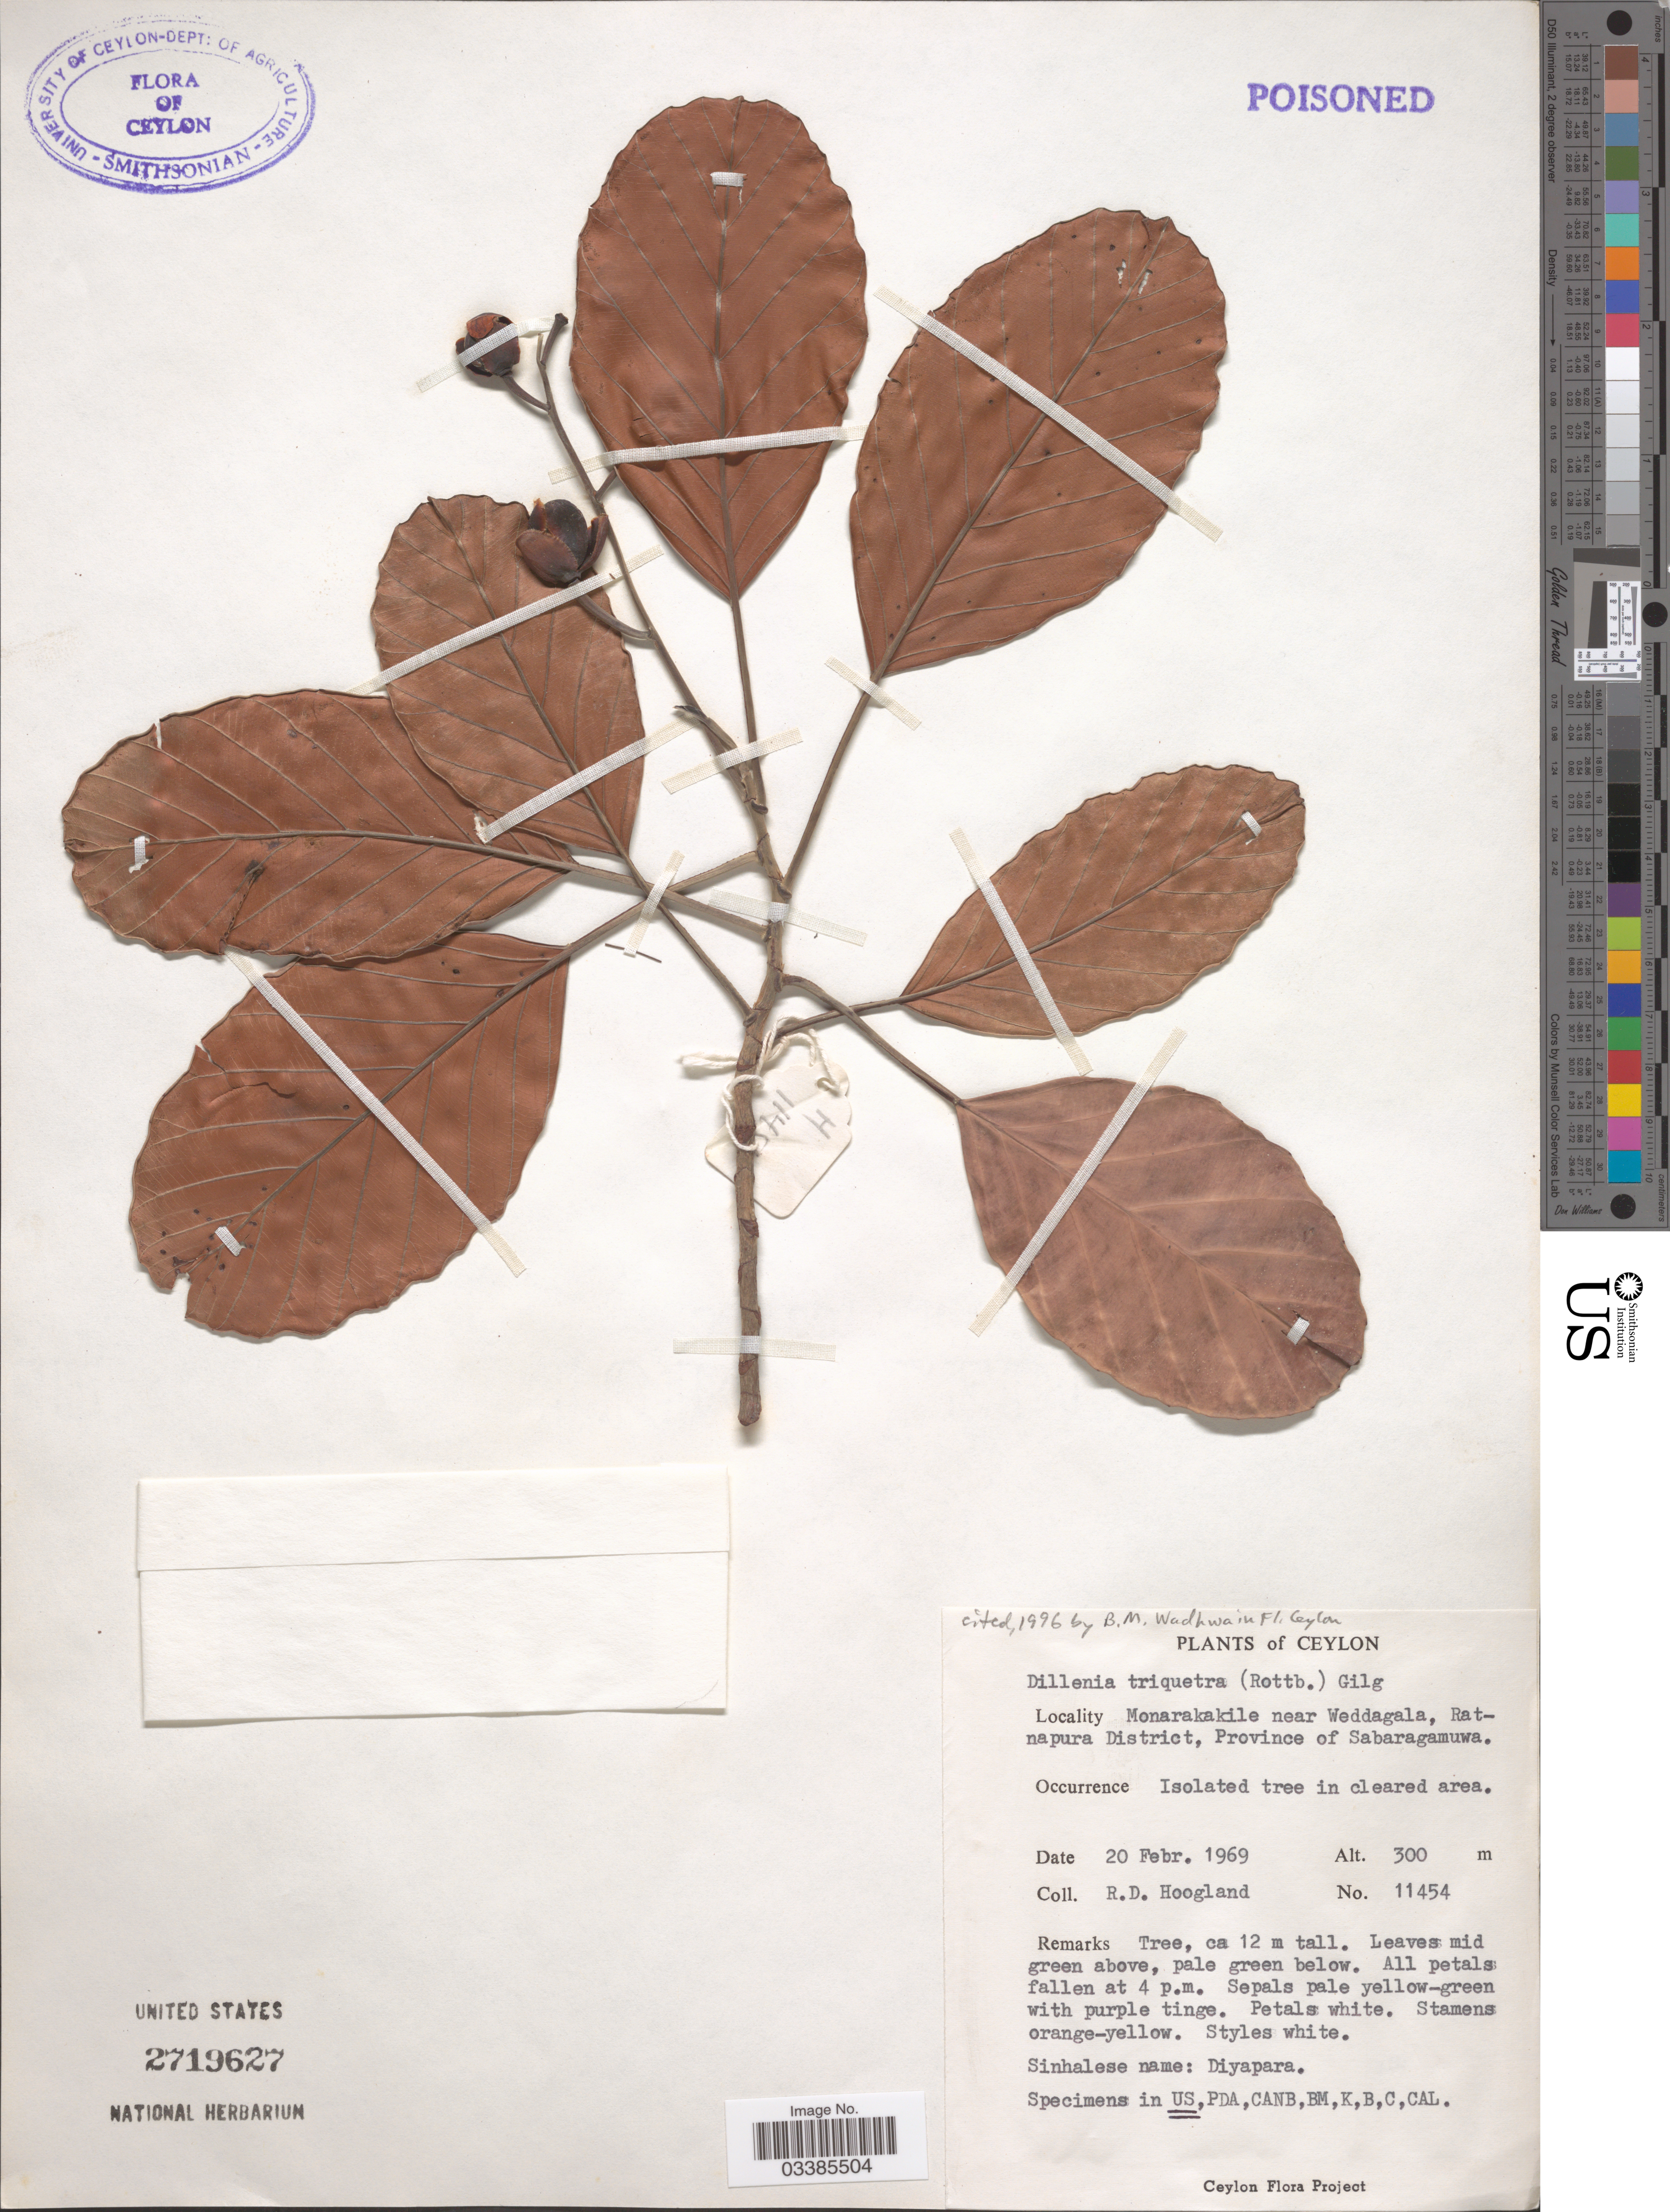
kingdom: Plantae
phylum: Tracheophyta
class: Magnoliopsida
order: Dilleniales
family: Dilleniaceae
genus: Dillenia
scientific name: Dillenia triquetra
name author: (Rottb.) Gilg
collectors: R. D. Hoogland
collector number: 11454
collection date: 1969-02-20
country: Sri Lanka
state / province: Sabaragamuwa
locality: Ceylon. Monarakakile near Weddagala, Ratnapura District.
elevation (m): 300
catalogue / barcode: US 2719627